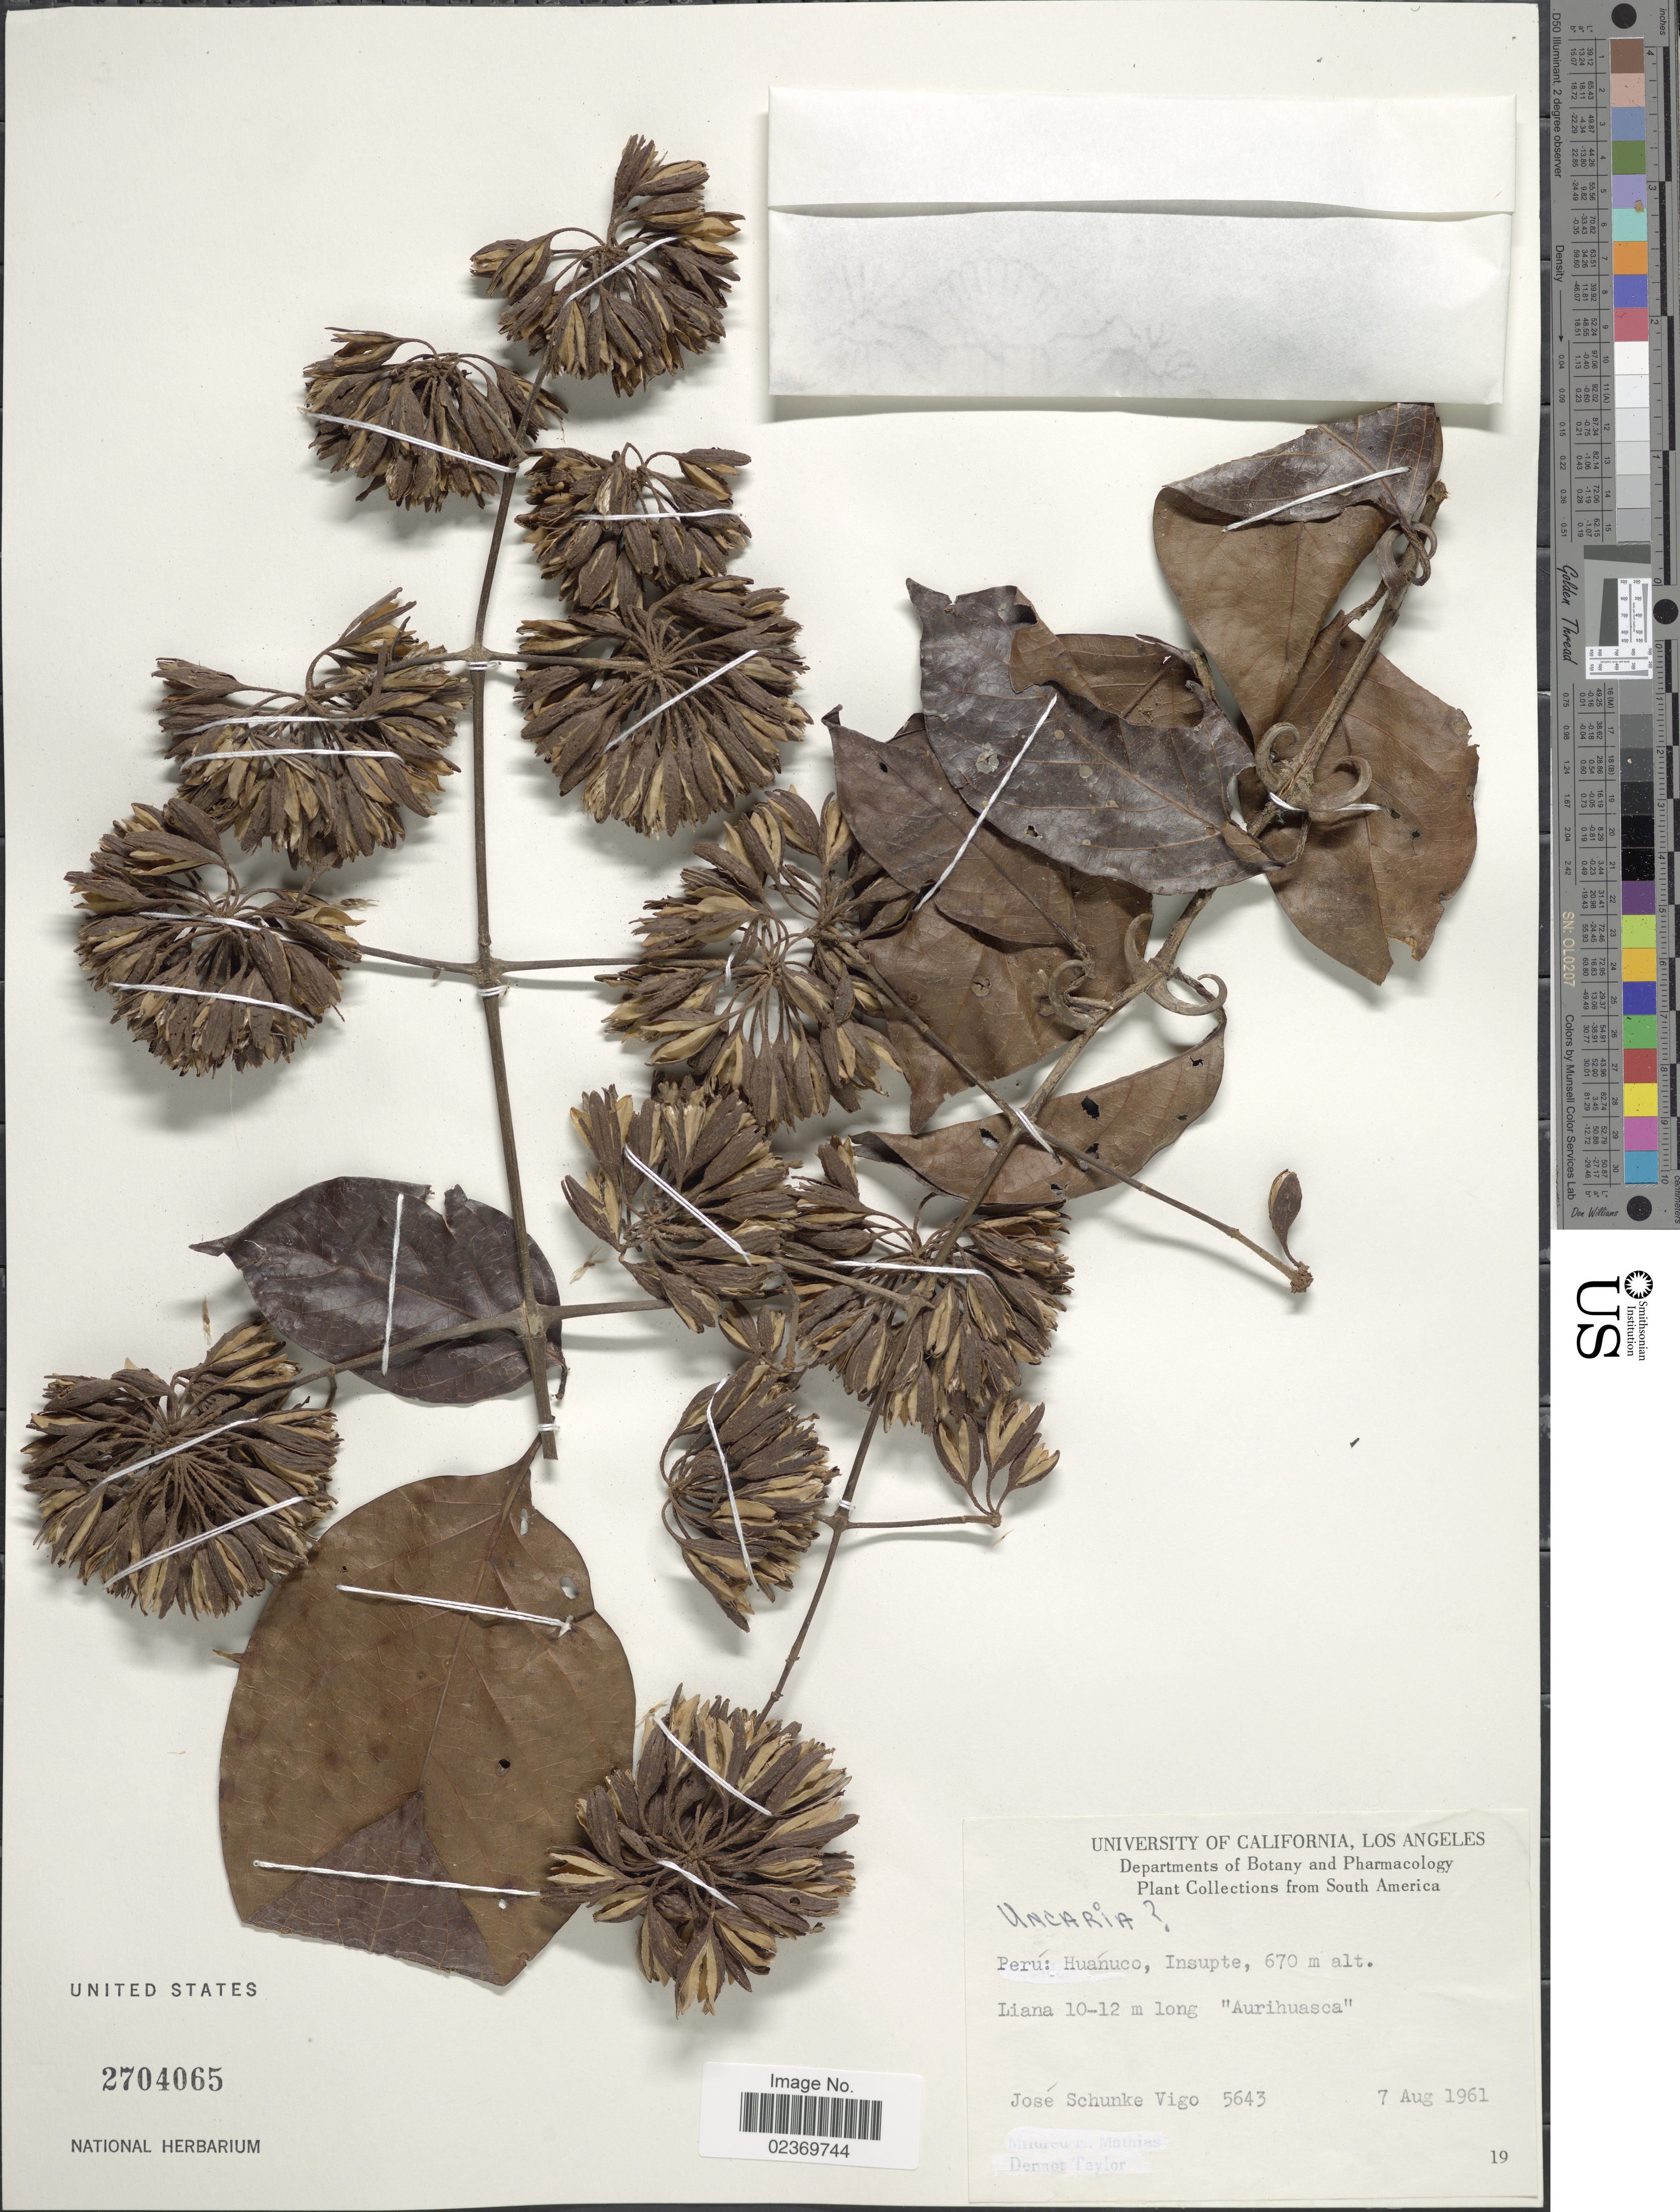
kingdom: Plantae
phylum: Tracheophyta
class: Magnoliopsida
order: Gentianales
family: Rubiaceae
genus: Uncaria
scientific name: Uncaria guianensis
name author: (Aubl.) J.F. Gmel.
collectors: J. Schunke Vigo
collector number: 5643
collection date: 1961-08-07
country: Peru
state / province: Huánuco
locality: Insupte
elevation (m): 670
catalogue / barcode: US 2704065